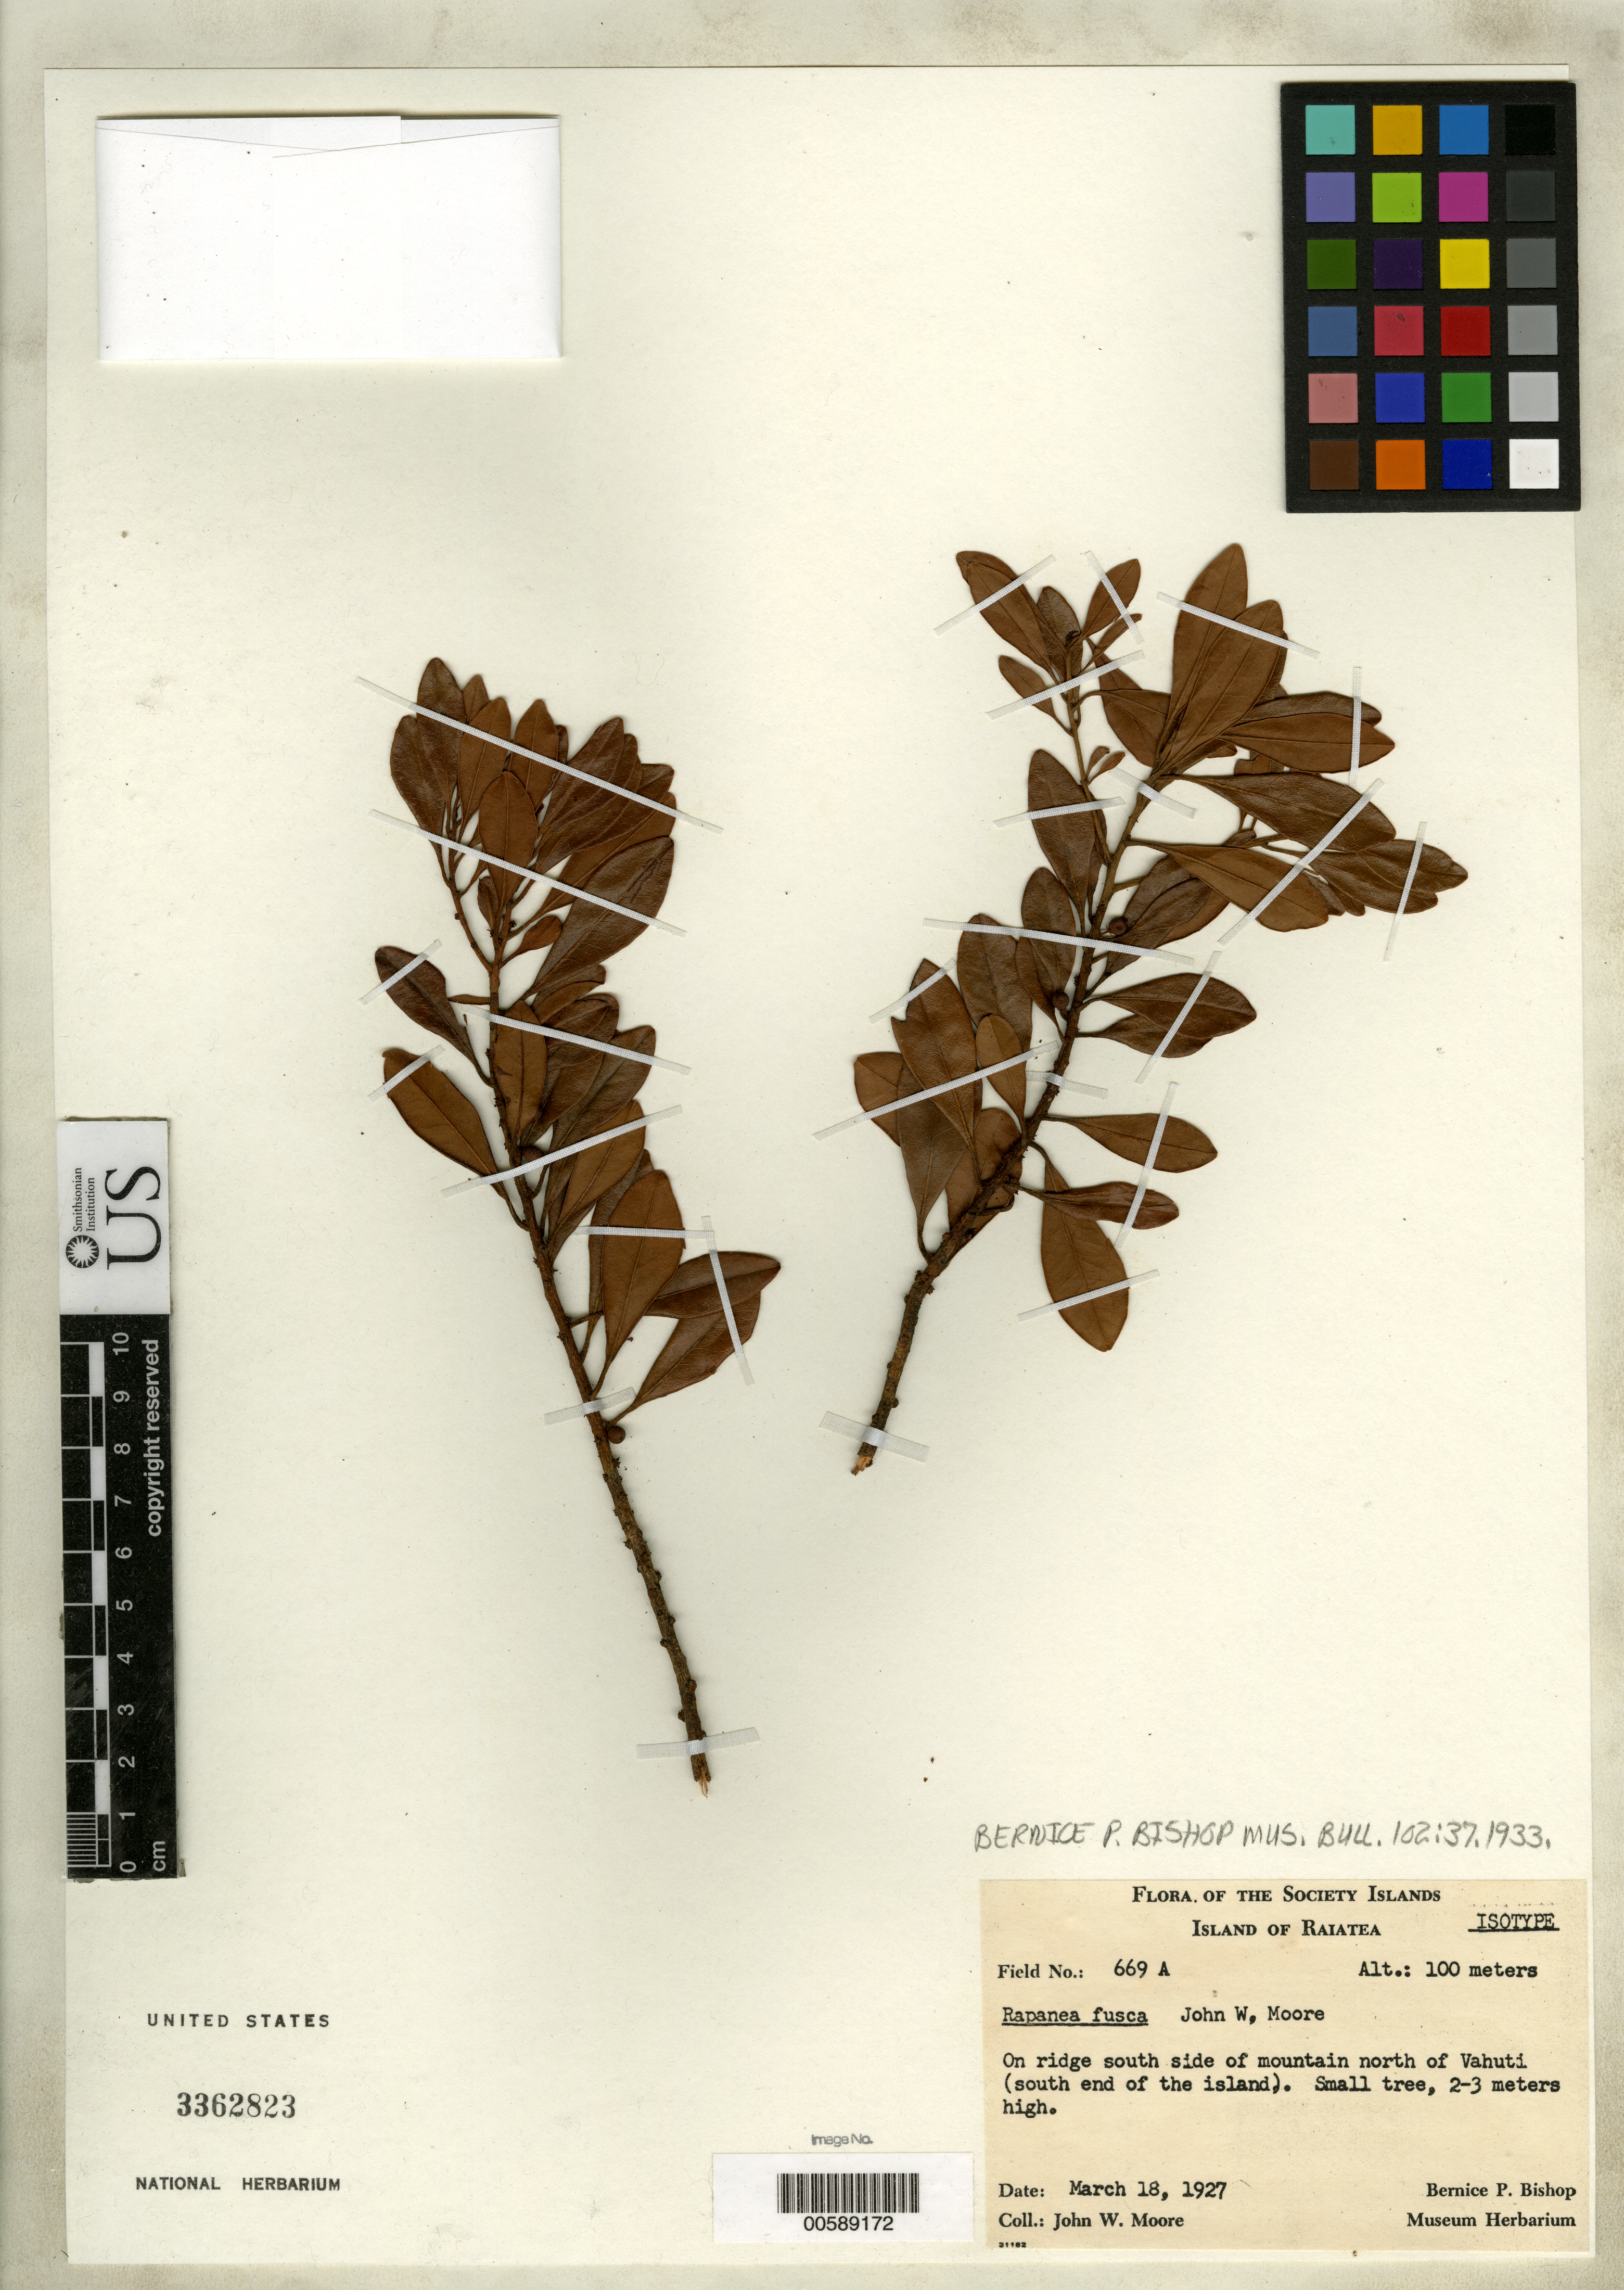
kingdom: Plantae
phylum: Tracheophyta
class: Magnoliopsida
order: Ericales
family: Primulaceae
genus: Rapanea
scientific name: Rapanea fusca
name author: J.W. Moore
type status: Isotype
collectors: J. W. Moore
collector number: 669 a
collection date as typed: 18 Mar 1927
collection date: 1927-03-18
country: French Polynesia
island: Raiatea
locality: Ridge S side of mountain N of Vahuti (s end of island). [Society Is.]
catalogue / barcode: US 3362823